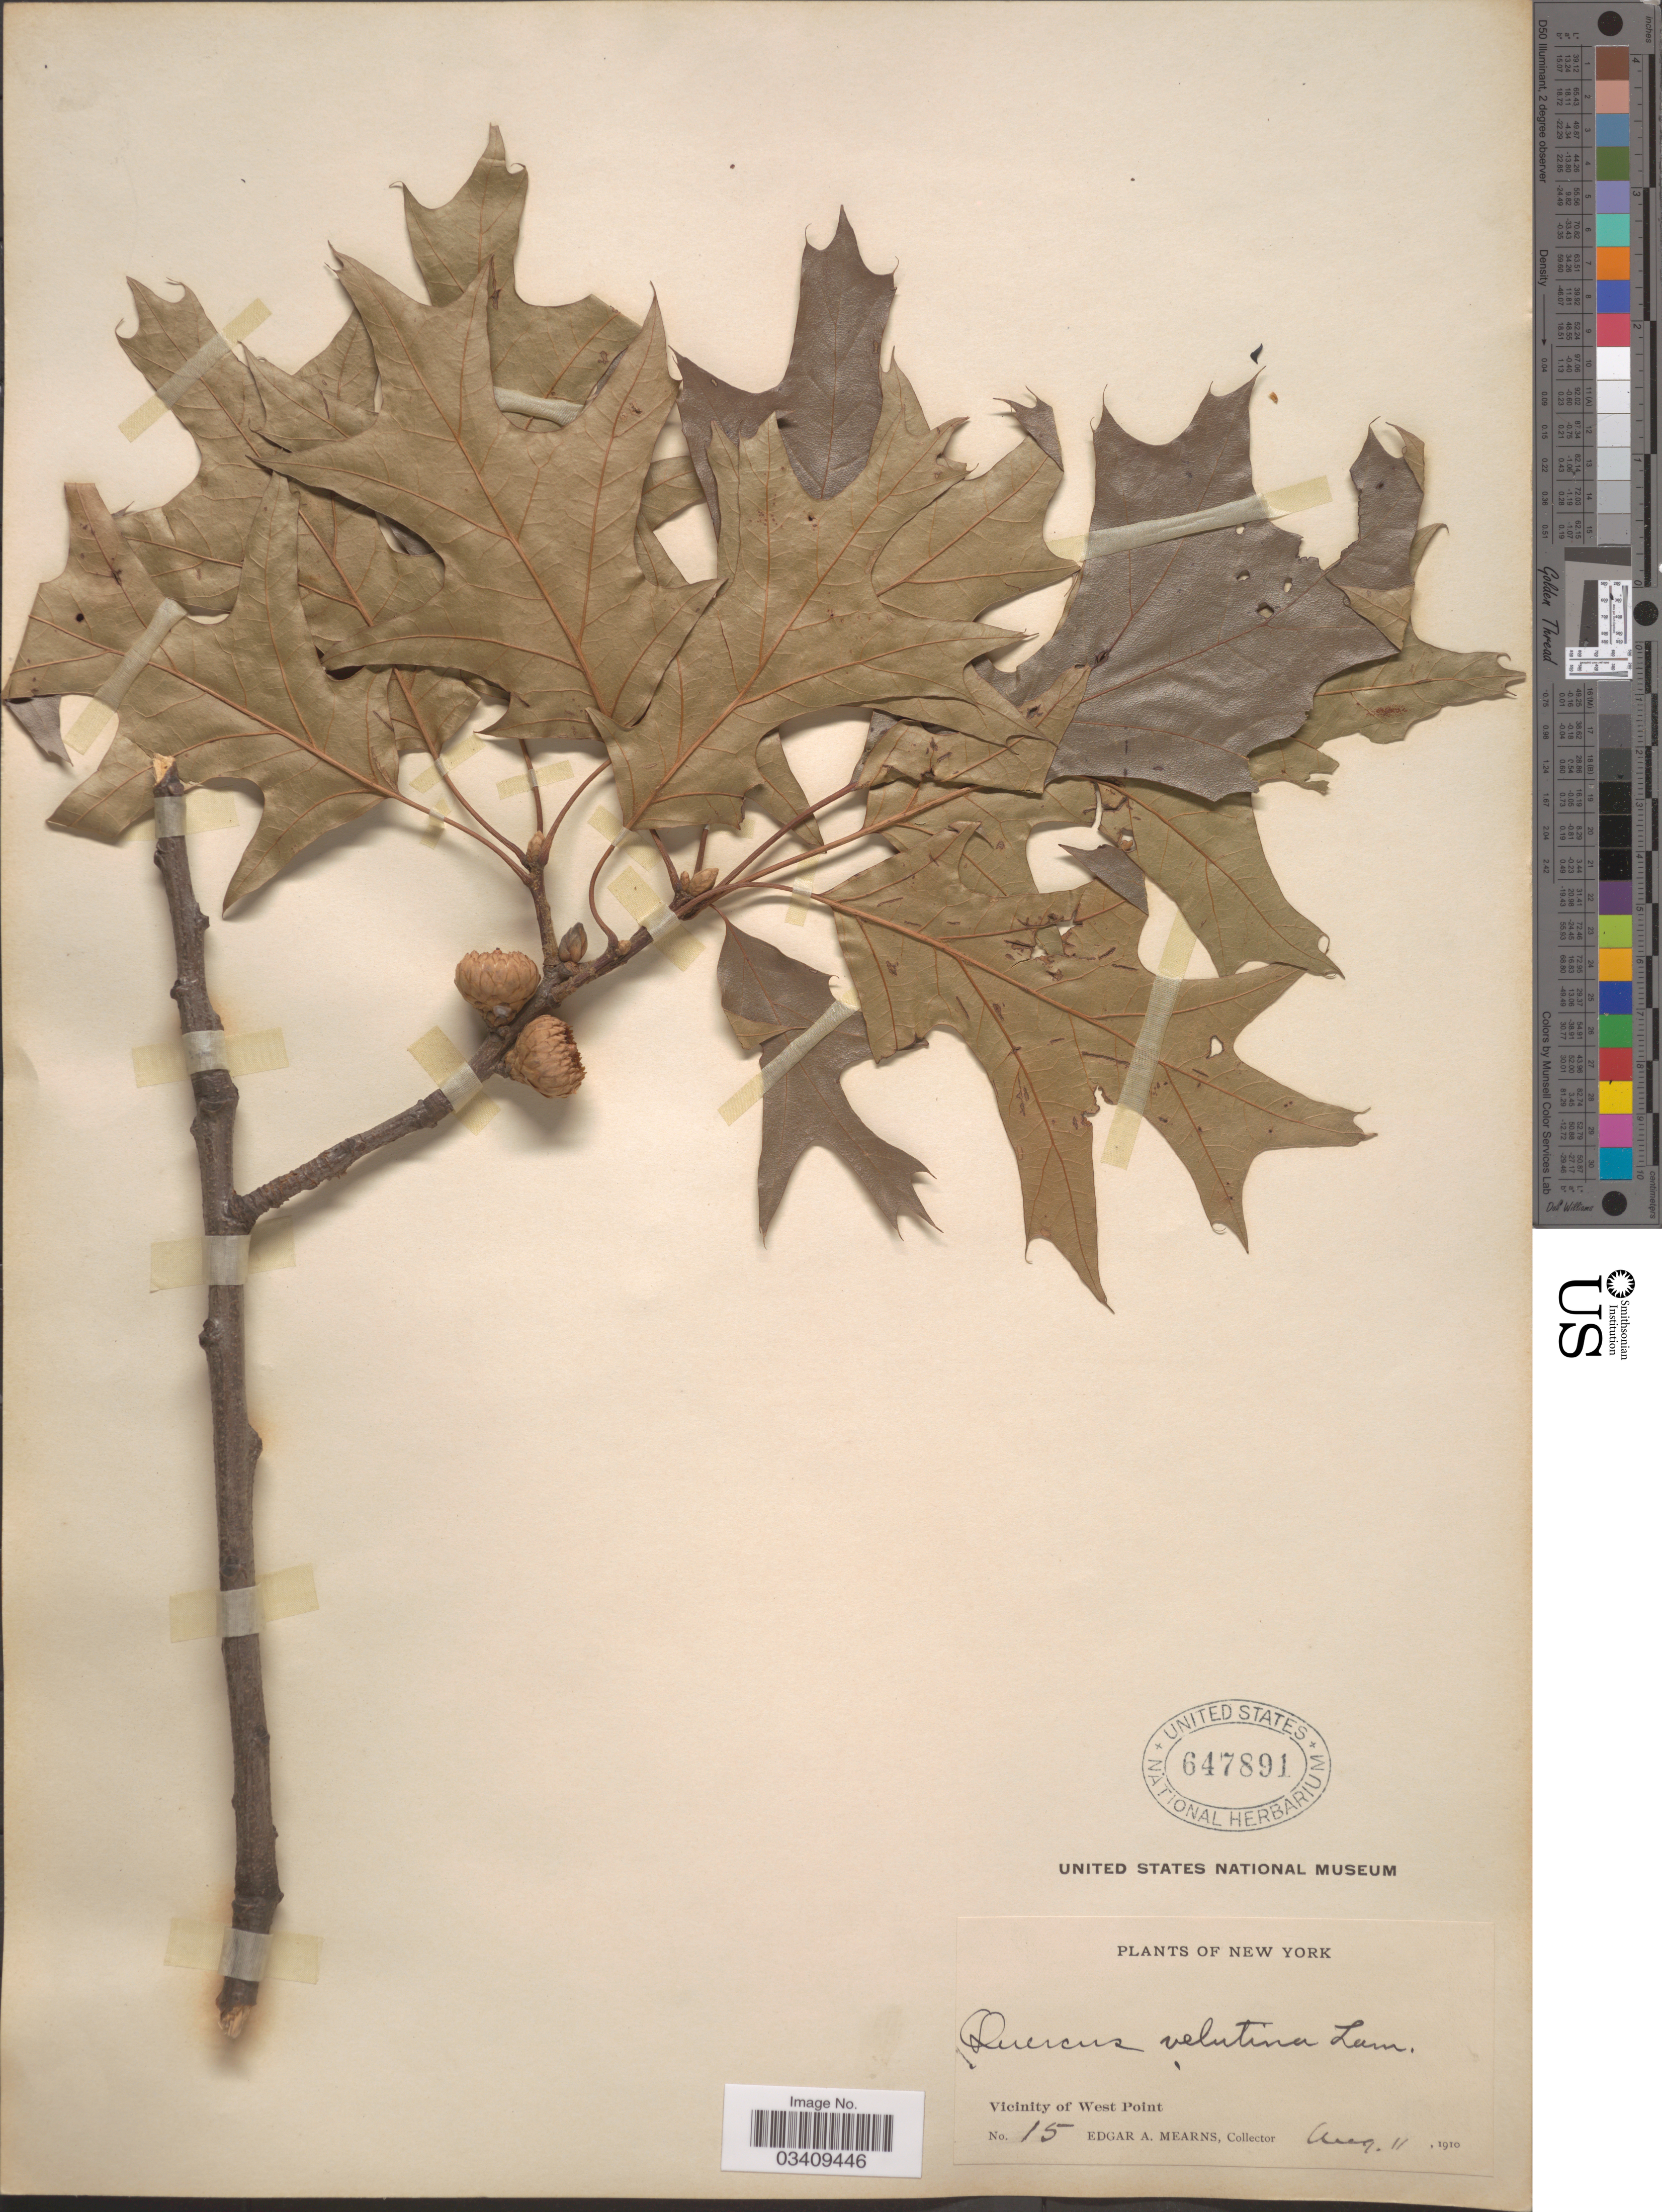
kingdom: Plantae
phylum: Tracheophyta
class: Magnoliopsida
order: Fagales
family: Fagaceae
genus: Quercus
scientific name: Quercus velutina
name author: Lam.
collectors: E. A. Mearns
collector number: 15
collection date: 1910-08-11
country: United States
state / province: New York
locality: Vicinity of West Point.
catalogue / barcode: US 647891